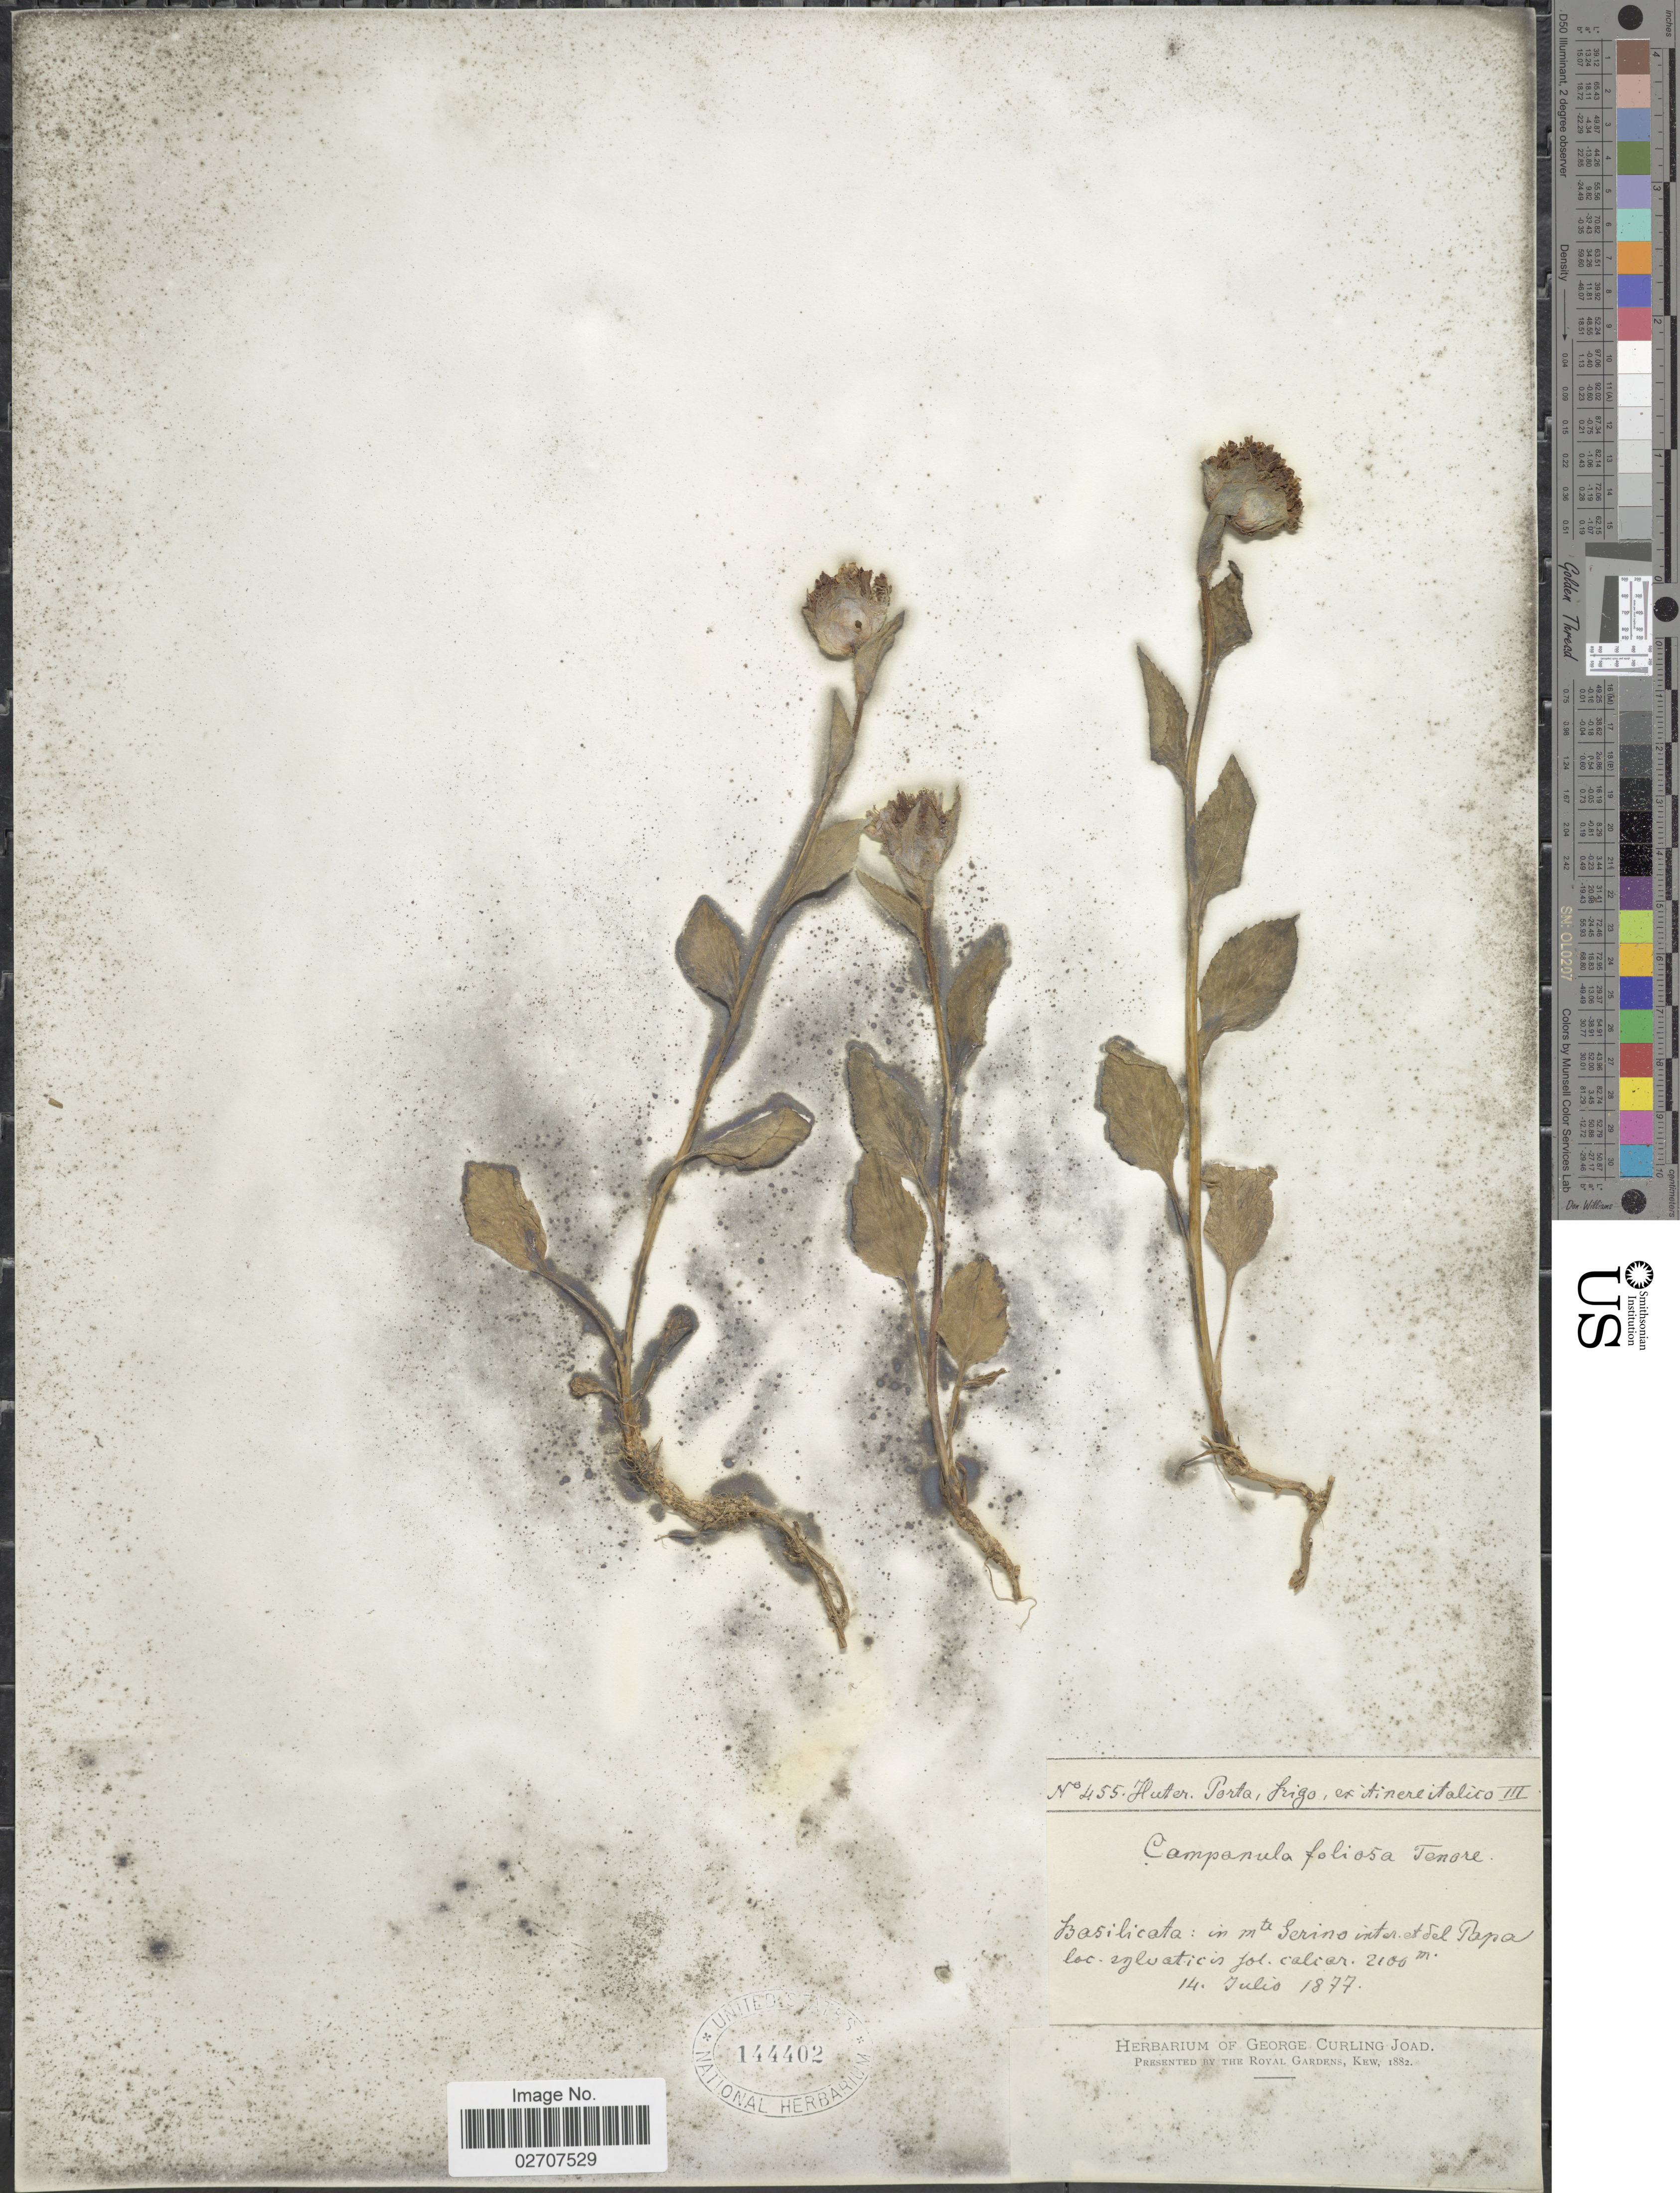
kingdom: Plantae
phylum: Tracheophyta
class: Magnoliopsida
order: Asterales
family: Campanulaceae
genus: Campanula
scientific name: Campanula foliosa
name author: Ten.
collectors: -. Huter, -- Porta & -. Frigo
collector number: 455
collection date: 1877-07-14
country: Italy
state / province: Basilicata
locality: In mte Serino inter. et del Papa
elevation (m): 2100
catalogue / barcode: US 144402